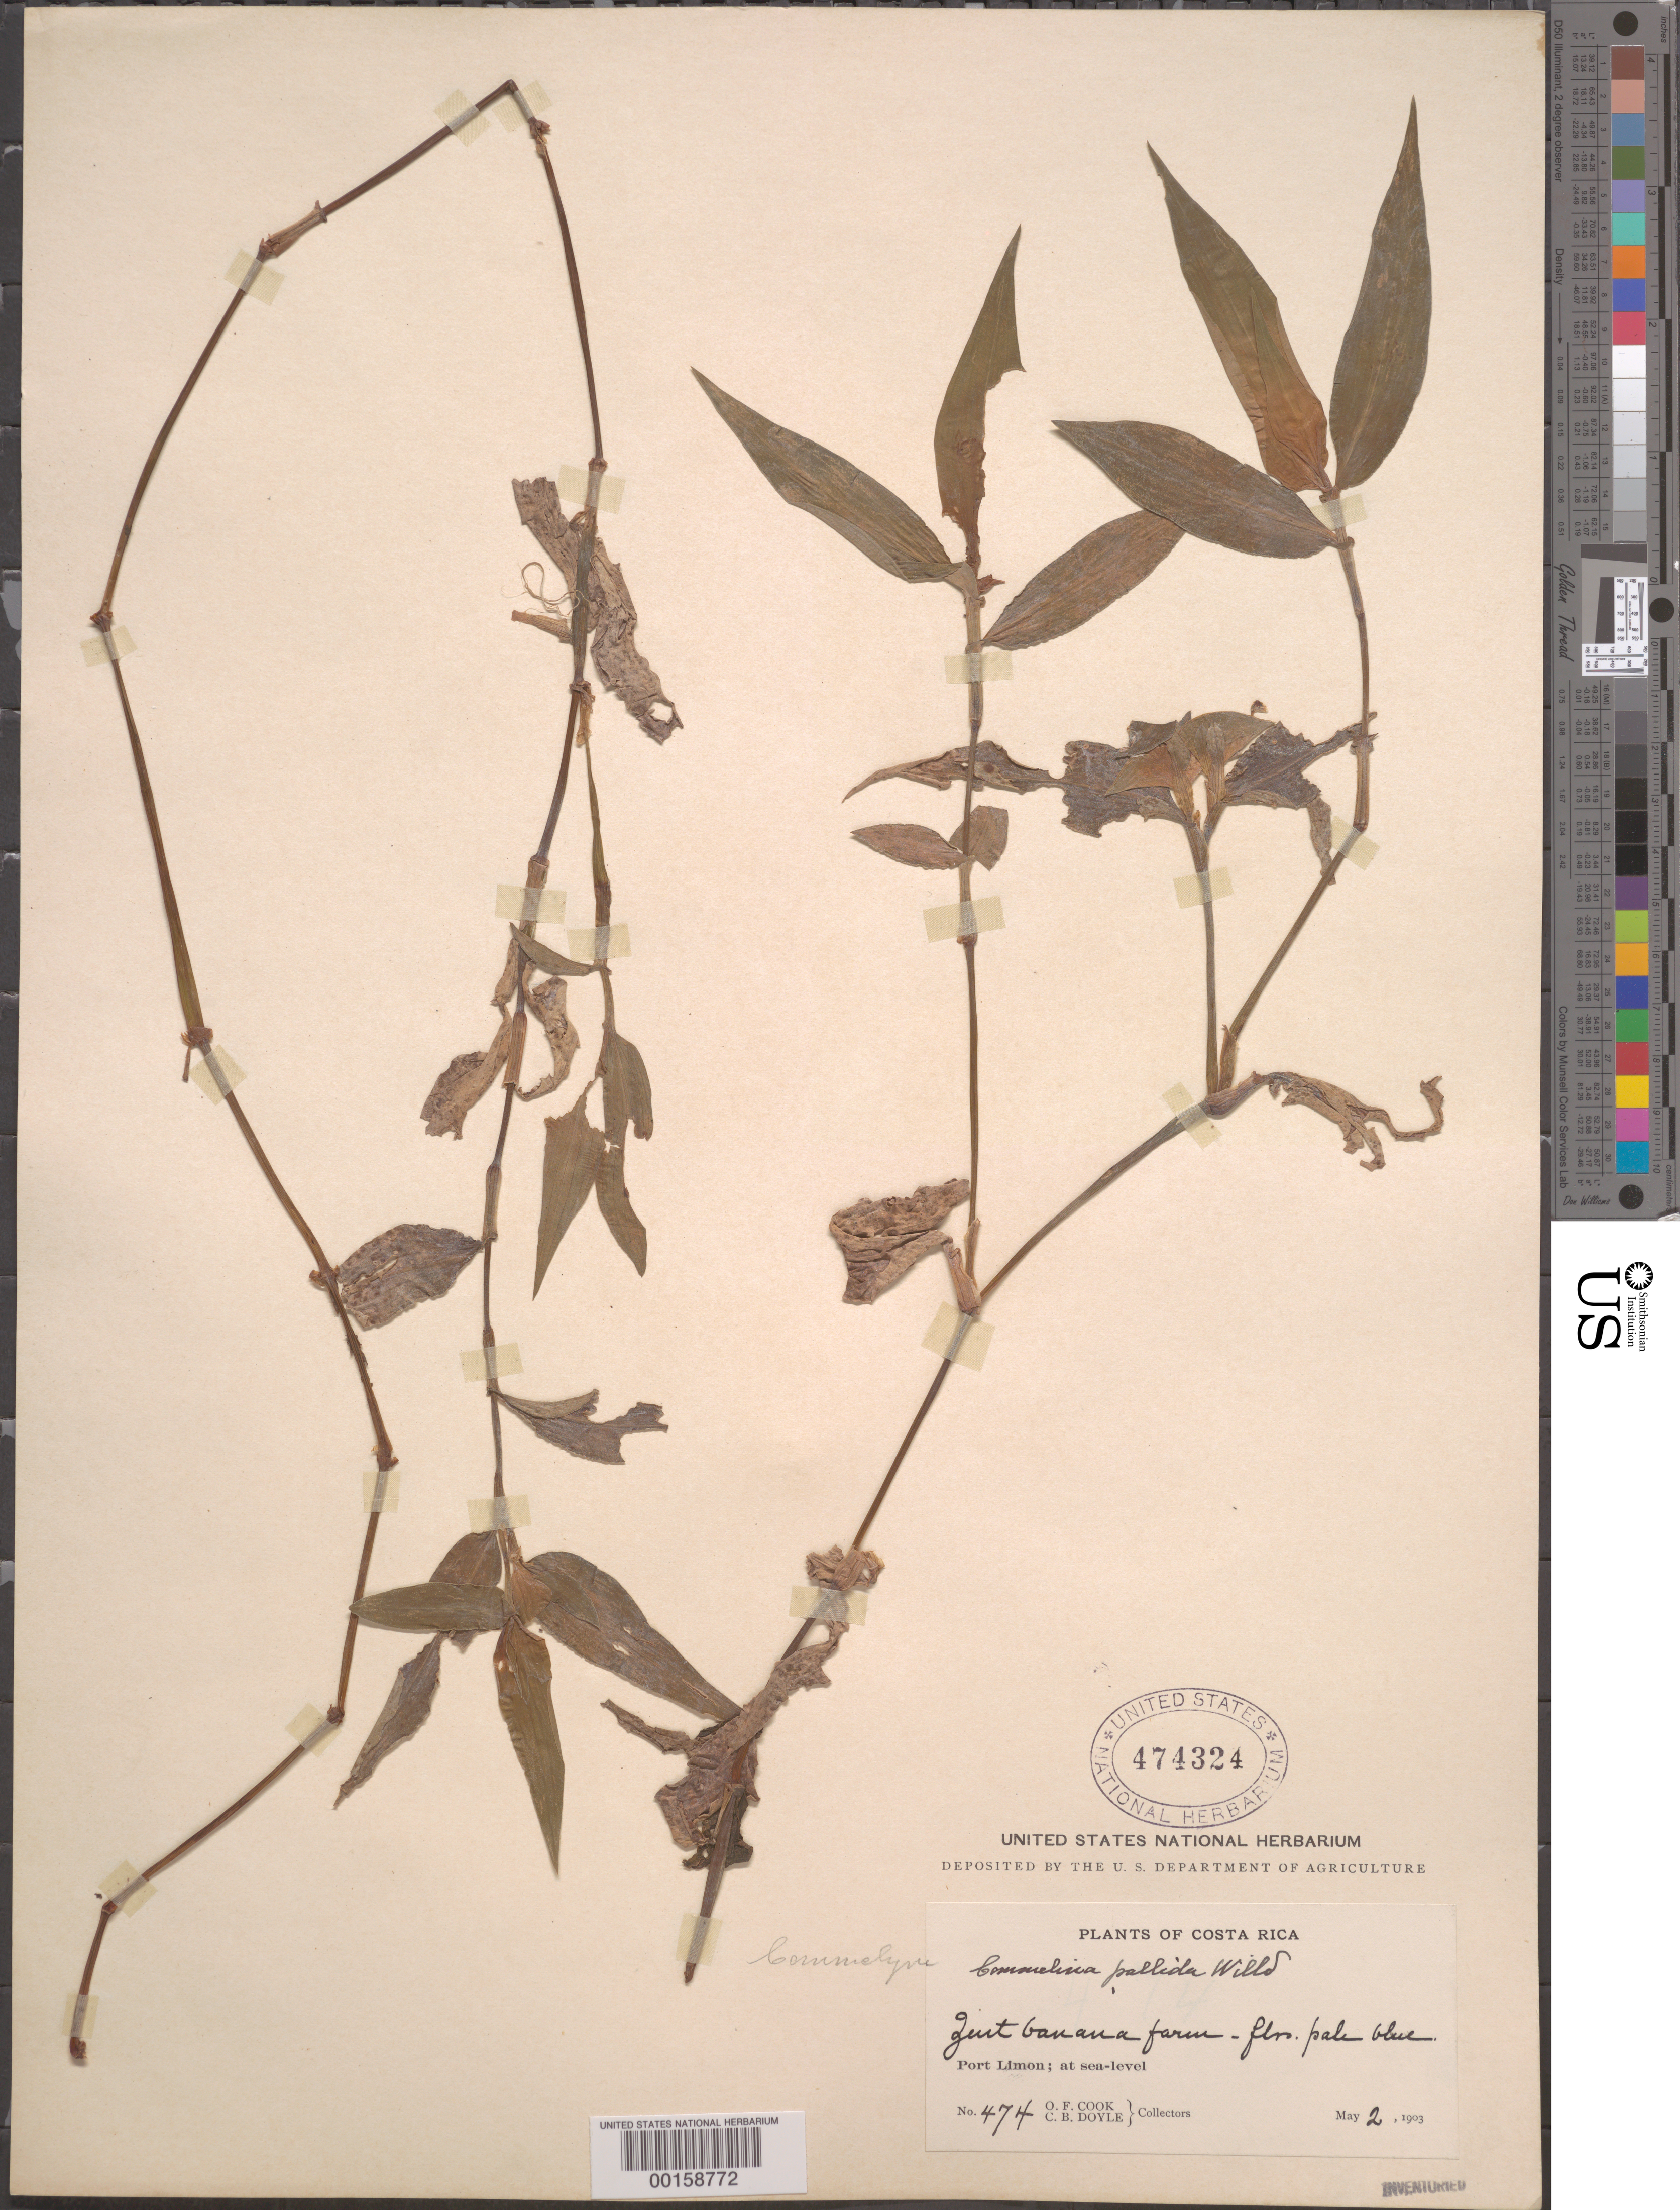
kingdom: Plantae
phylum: Tracheophyta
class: Liliopsida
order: Commelinales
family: Commelinaceae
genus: Commelina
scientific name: Commelina erecta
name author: L.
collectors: O. F. Cook & C. Doyle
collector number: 474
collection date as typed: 02 May 1903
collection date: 1903-05-02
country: Costa Rica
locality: Port Limon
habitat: Banana farm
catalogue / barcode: US 474324